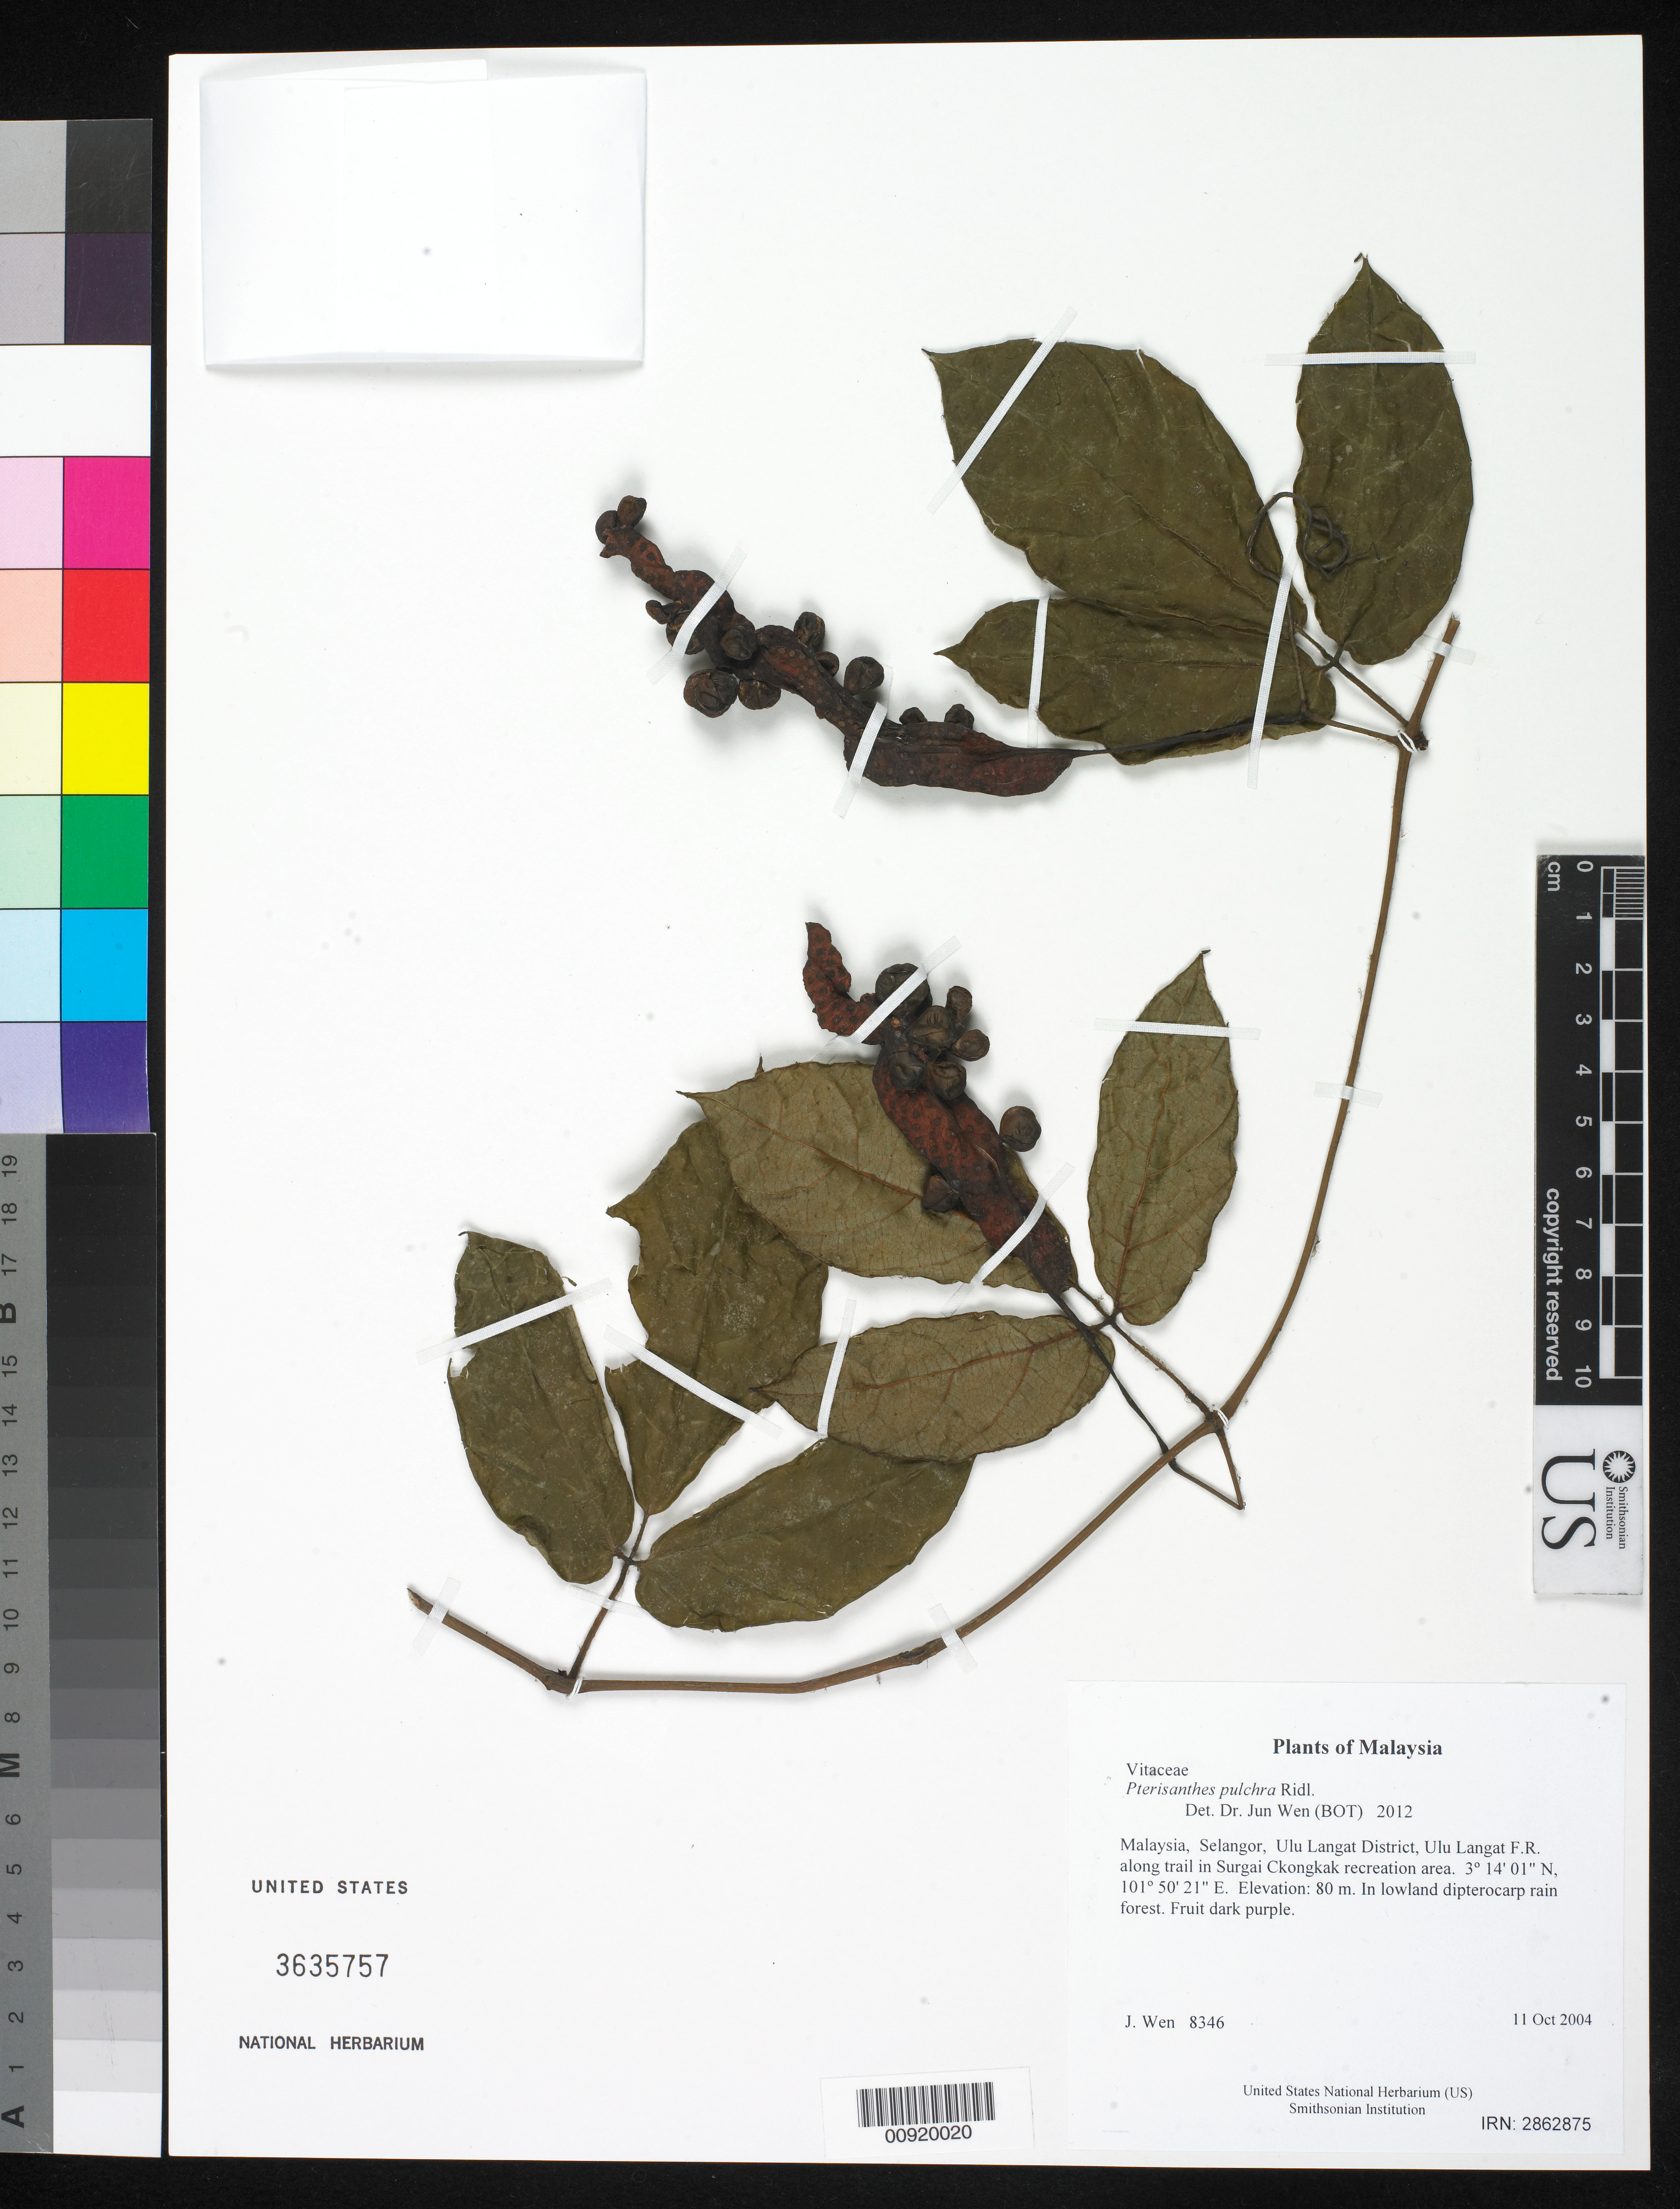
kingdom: Plantae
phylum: Tracheophyta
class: Magnoliopsida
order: Vitales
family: Vitaceae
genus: Pterisanthes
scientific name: Pterisanthes pulchra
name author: Ridl.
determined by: Wen, Jun, (BOT), Smithsonian Institution - National Museum of Natural History (UNITED STATES)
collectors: J. Wen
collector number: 8346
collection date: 2004-10-11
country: Malaysia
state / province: Selangor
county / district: Ulu Langat District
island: Luzon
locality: Ulu Langat F.R. along trail in Surgai Chongkak recreation area.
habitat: In lowland dipterocarp rain forest.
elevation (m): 80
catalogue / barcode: US 3657037